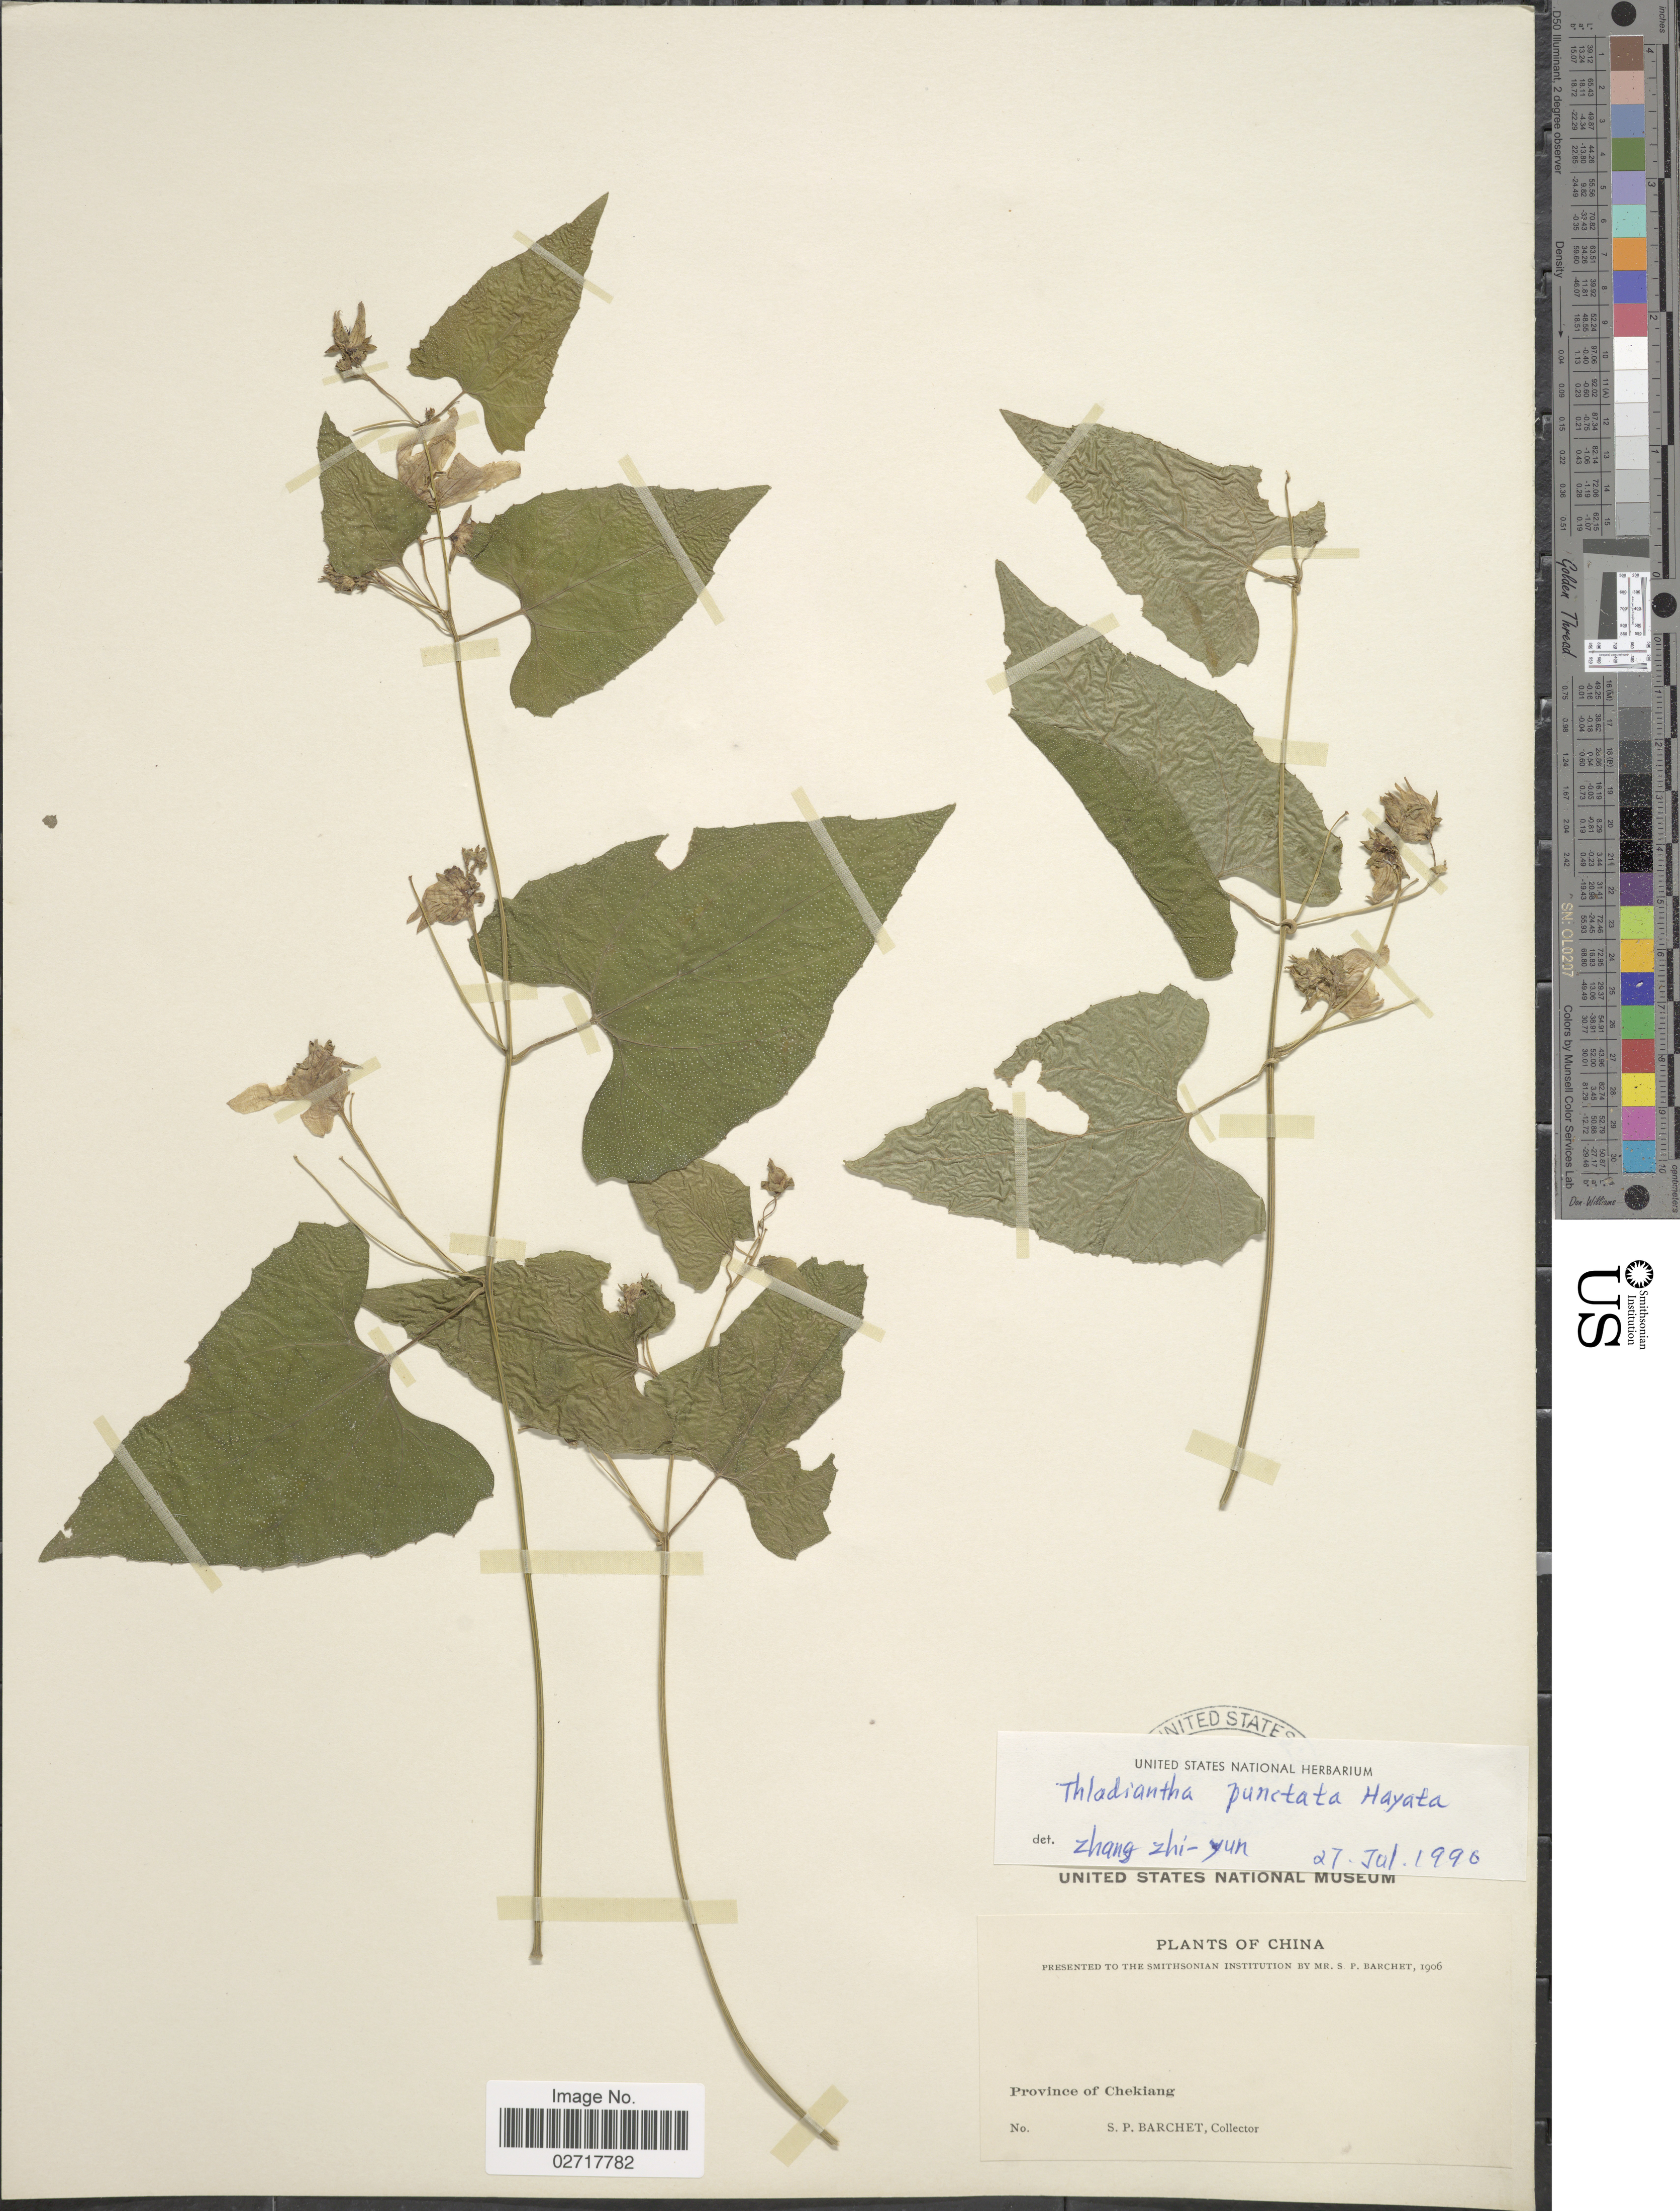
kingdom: Plantae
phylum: Tracheophyta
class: Magnoliopsida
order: Cucurbitales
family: Cucurbitaceae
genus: Thladiantha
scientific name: Thladiantha punctata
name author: Hayata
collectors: S. P. Barchet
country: China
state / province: Zhejiang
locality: Province of Chekiang